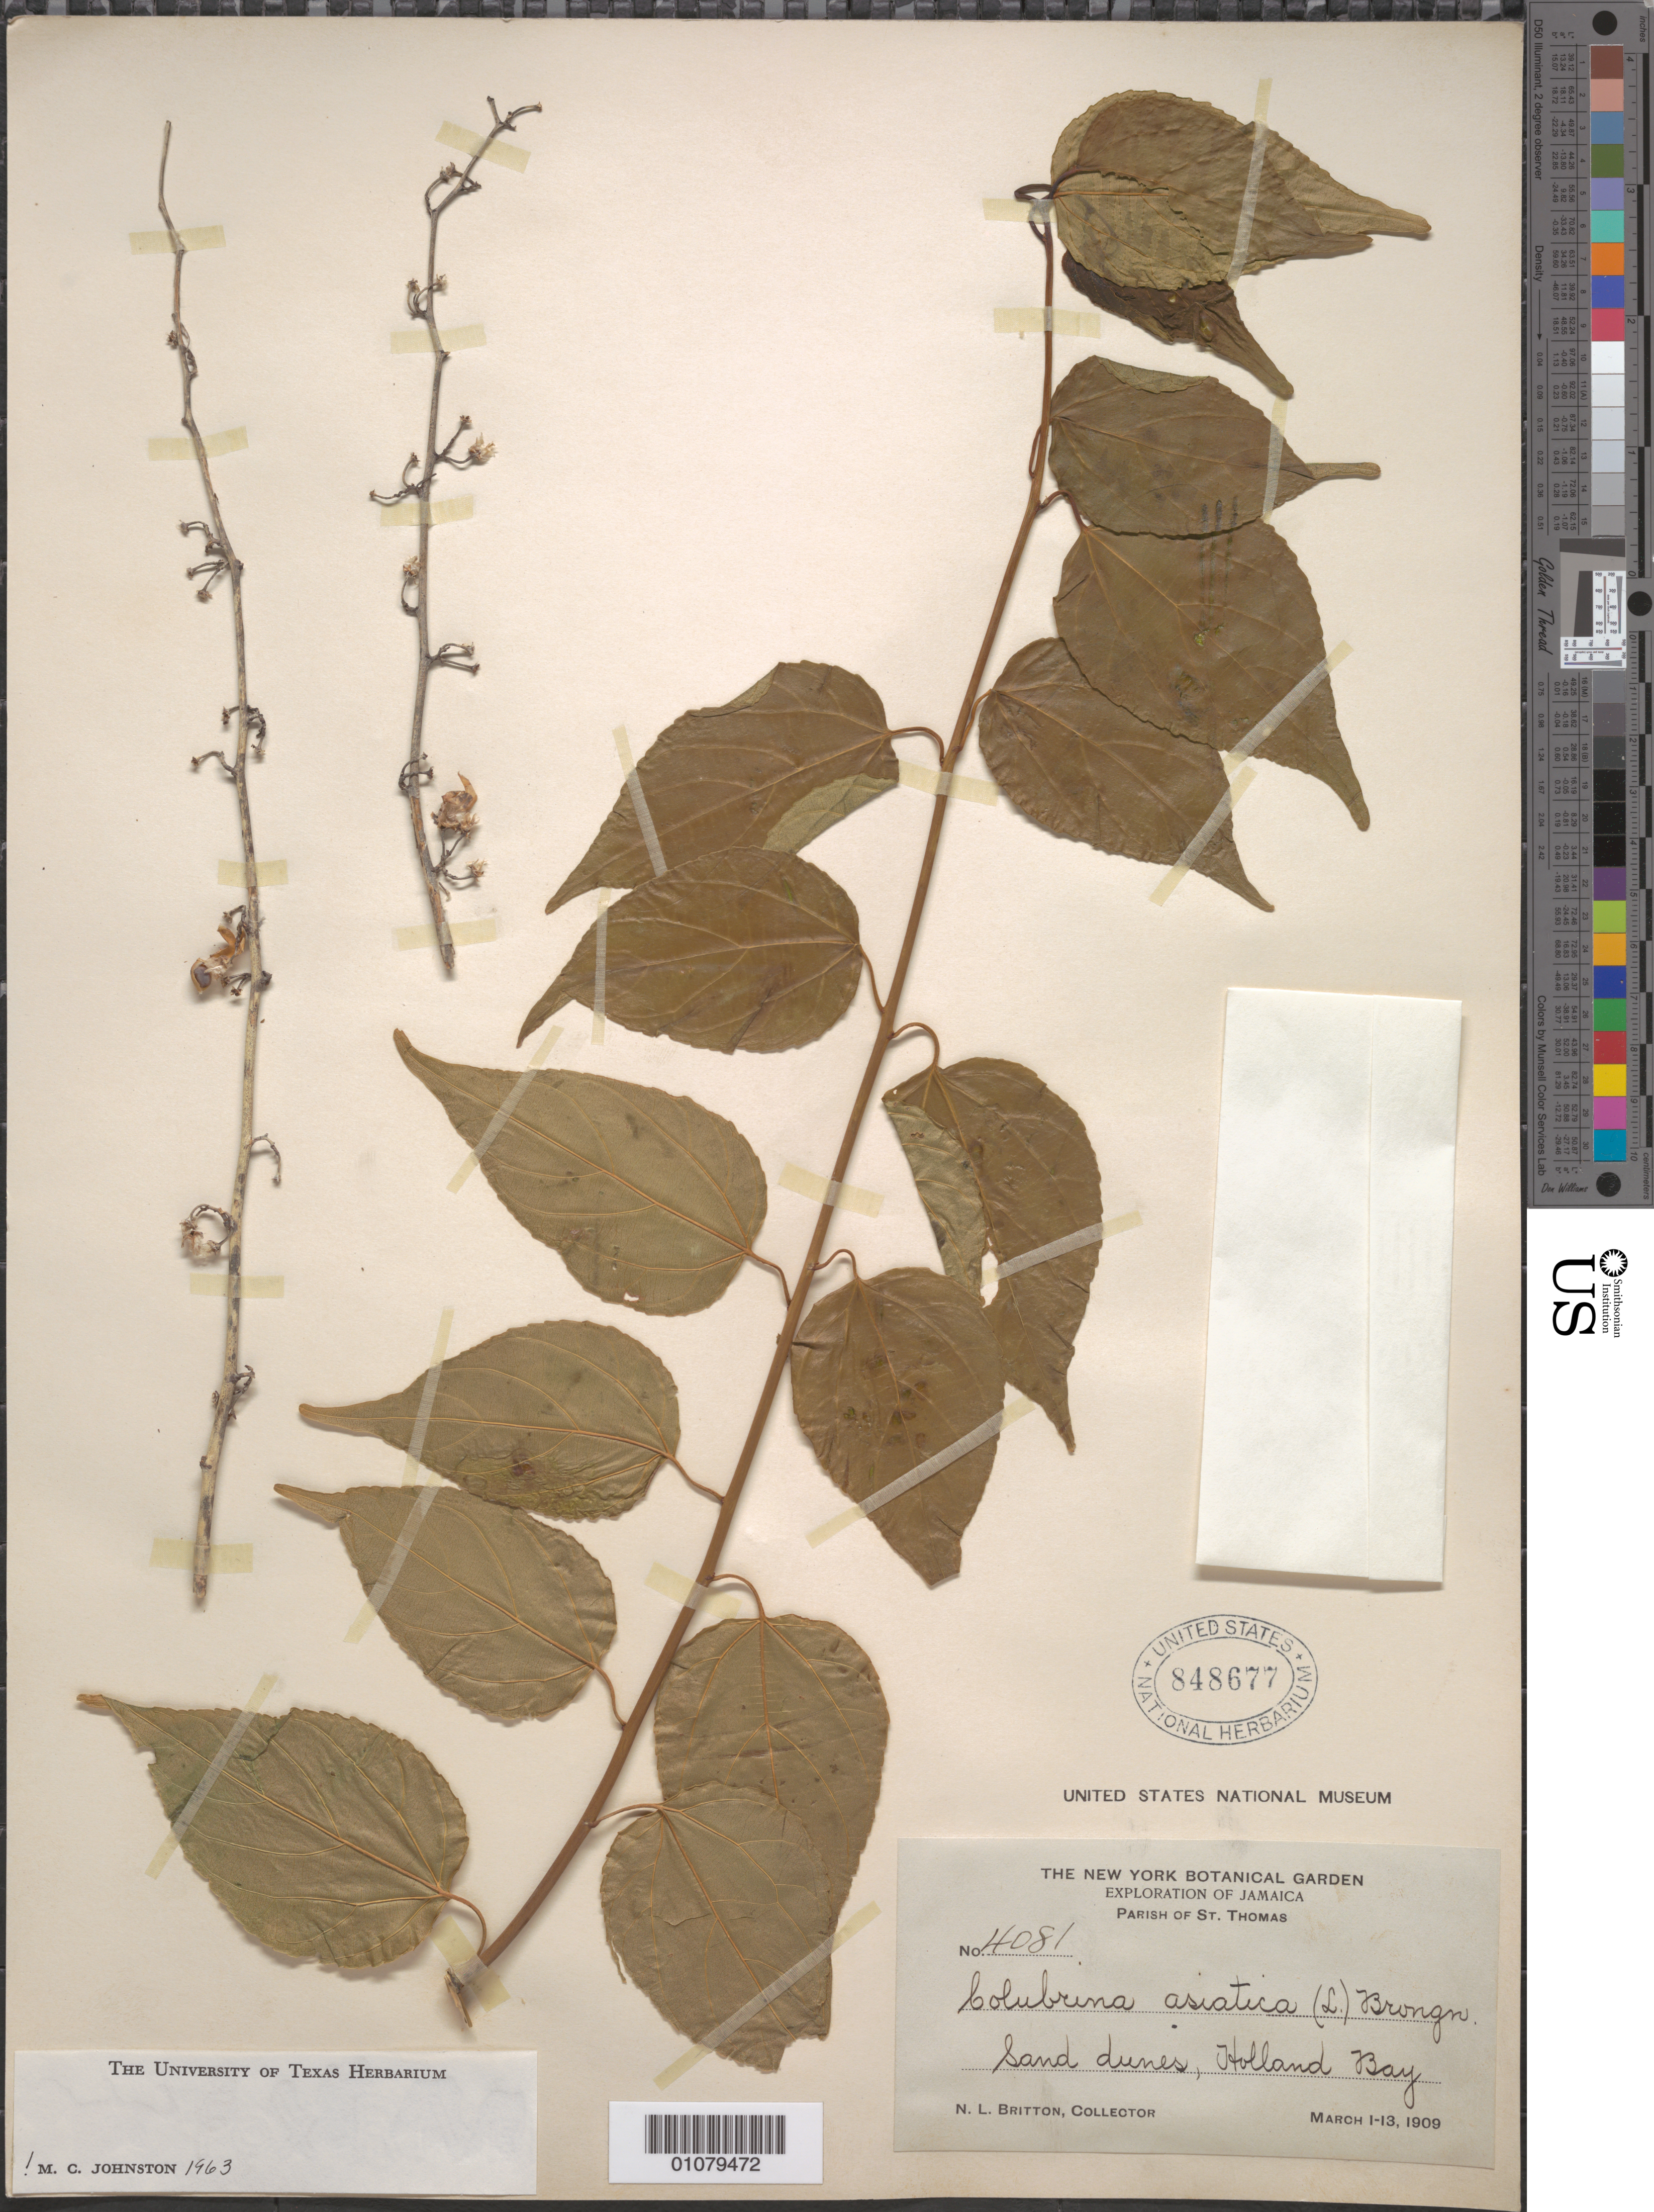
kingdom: Plantae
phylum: Tracheophyta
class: Magnoliopsida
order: Rosales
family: Rhamnaceae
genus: Colubrina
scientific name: Colubrina asiatica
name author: (L.) Brongn.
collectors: N. Britton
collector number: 4081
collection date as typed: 01 Mar 1909 to 13 Mar 1909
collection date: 1909-03-01/1909-03-13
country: Jamaica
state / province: Saint Thomas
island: Jamaica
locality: Sand Dunes, Holland Bay.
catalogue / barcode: US 848677